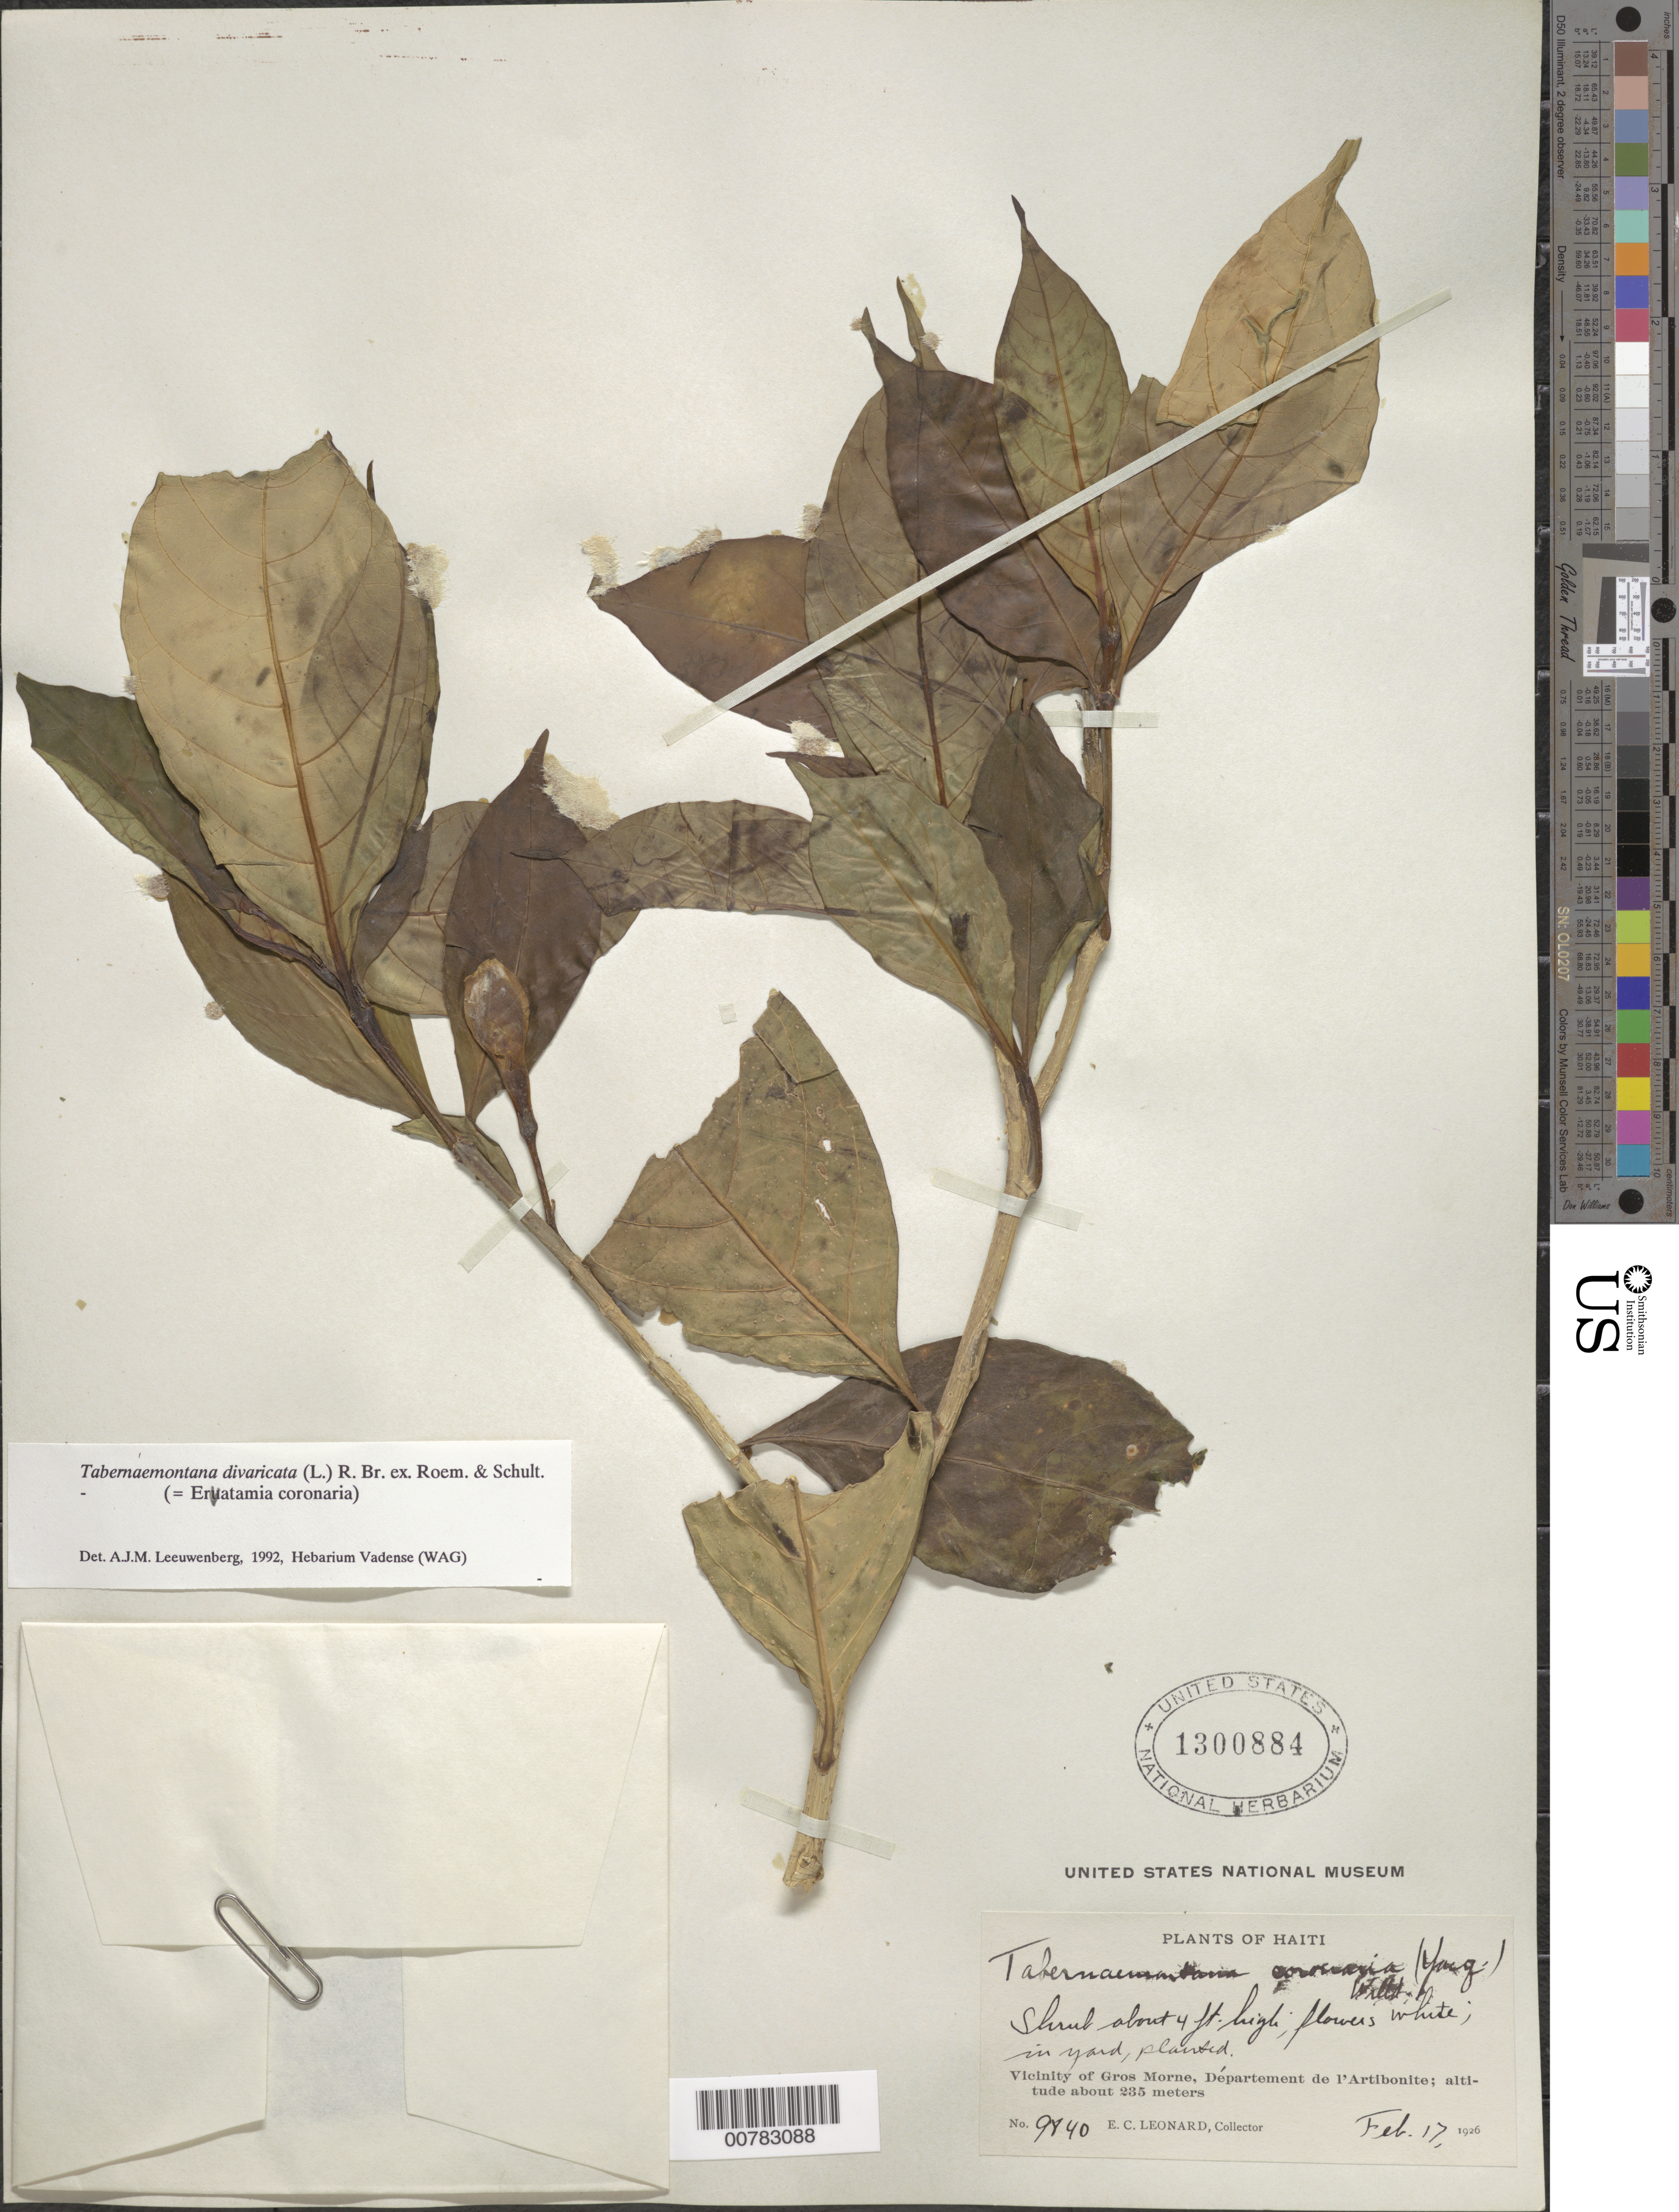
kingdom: Plantae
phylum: Tracheophyta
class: Magnoliopsida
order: Gentianales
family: Apocynaceae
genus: Tabernaemontana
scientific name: Tabernaemontana divaricata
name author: (L.) R. Br. ex Roem. & Schult.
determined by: Leeuwenberg, A. J. M.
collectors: E. C. Leonard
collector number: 9840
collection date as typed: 17 Feb 1926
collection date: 1926-02-17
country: Haiti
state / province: Artibonite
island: Hispaniola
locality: Vicinity of Gros Morne.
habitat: In yard, planted.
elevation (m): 235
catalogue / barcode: US 1300884